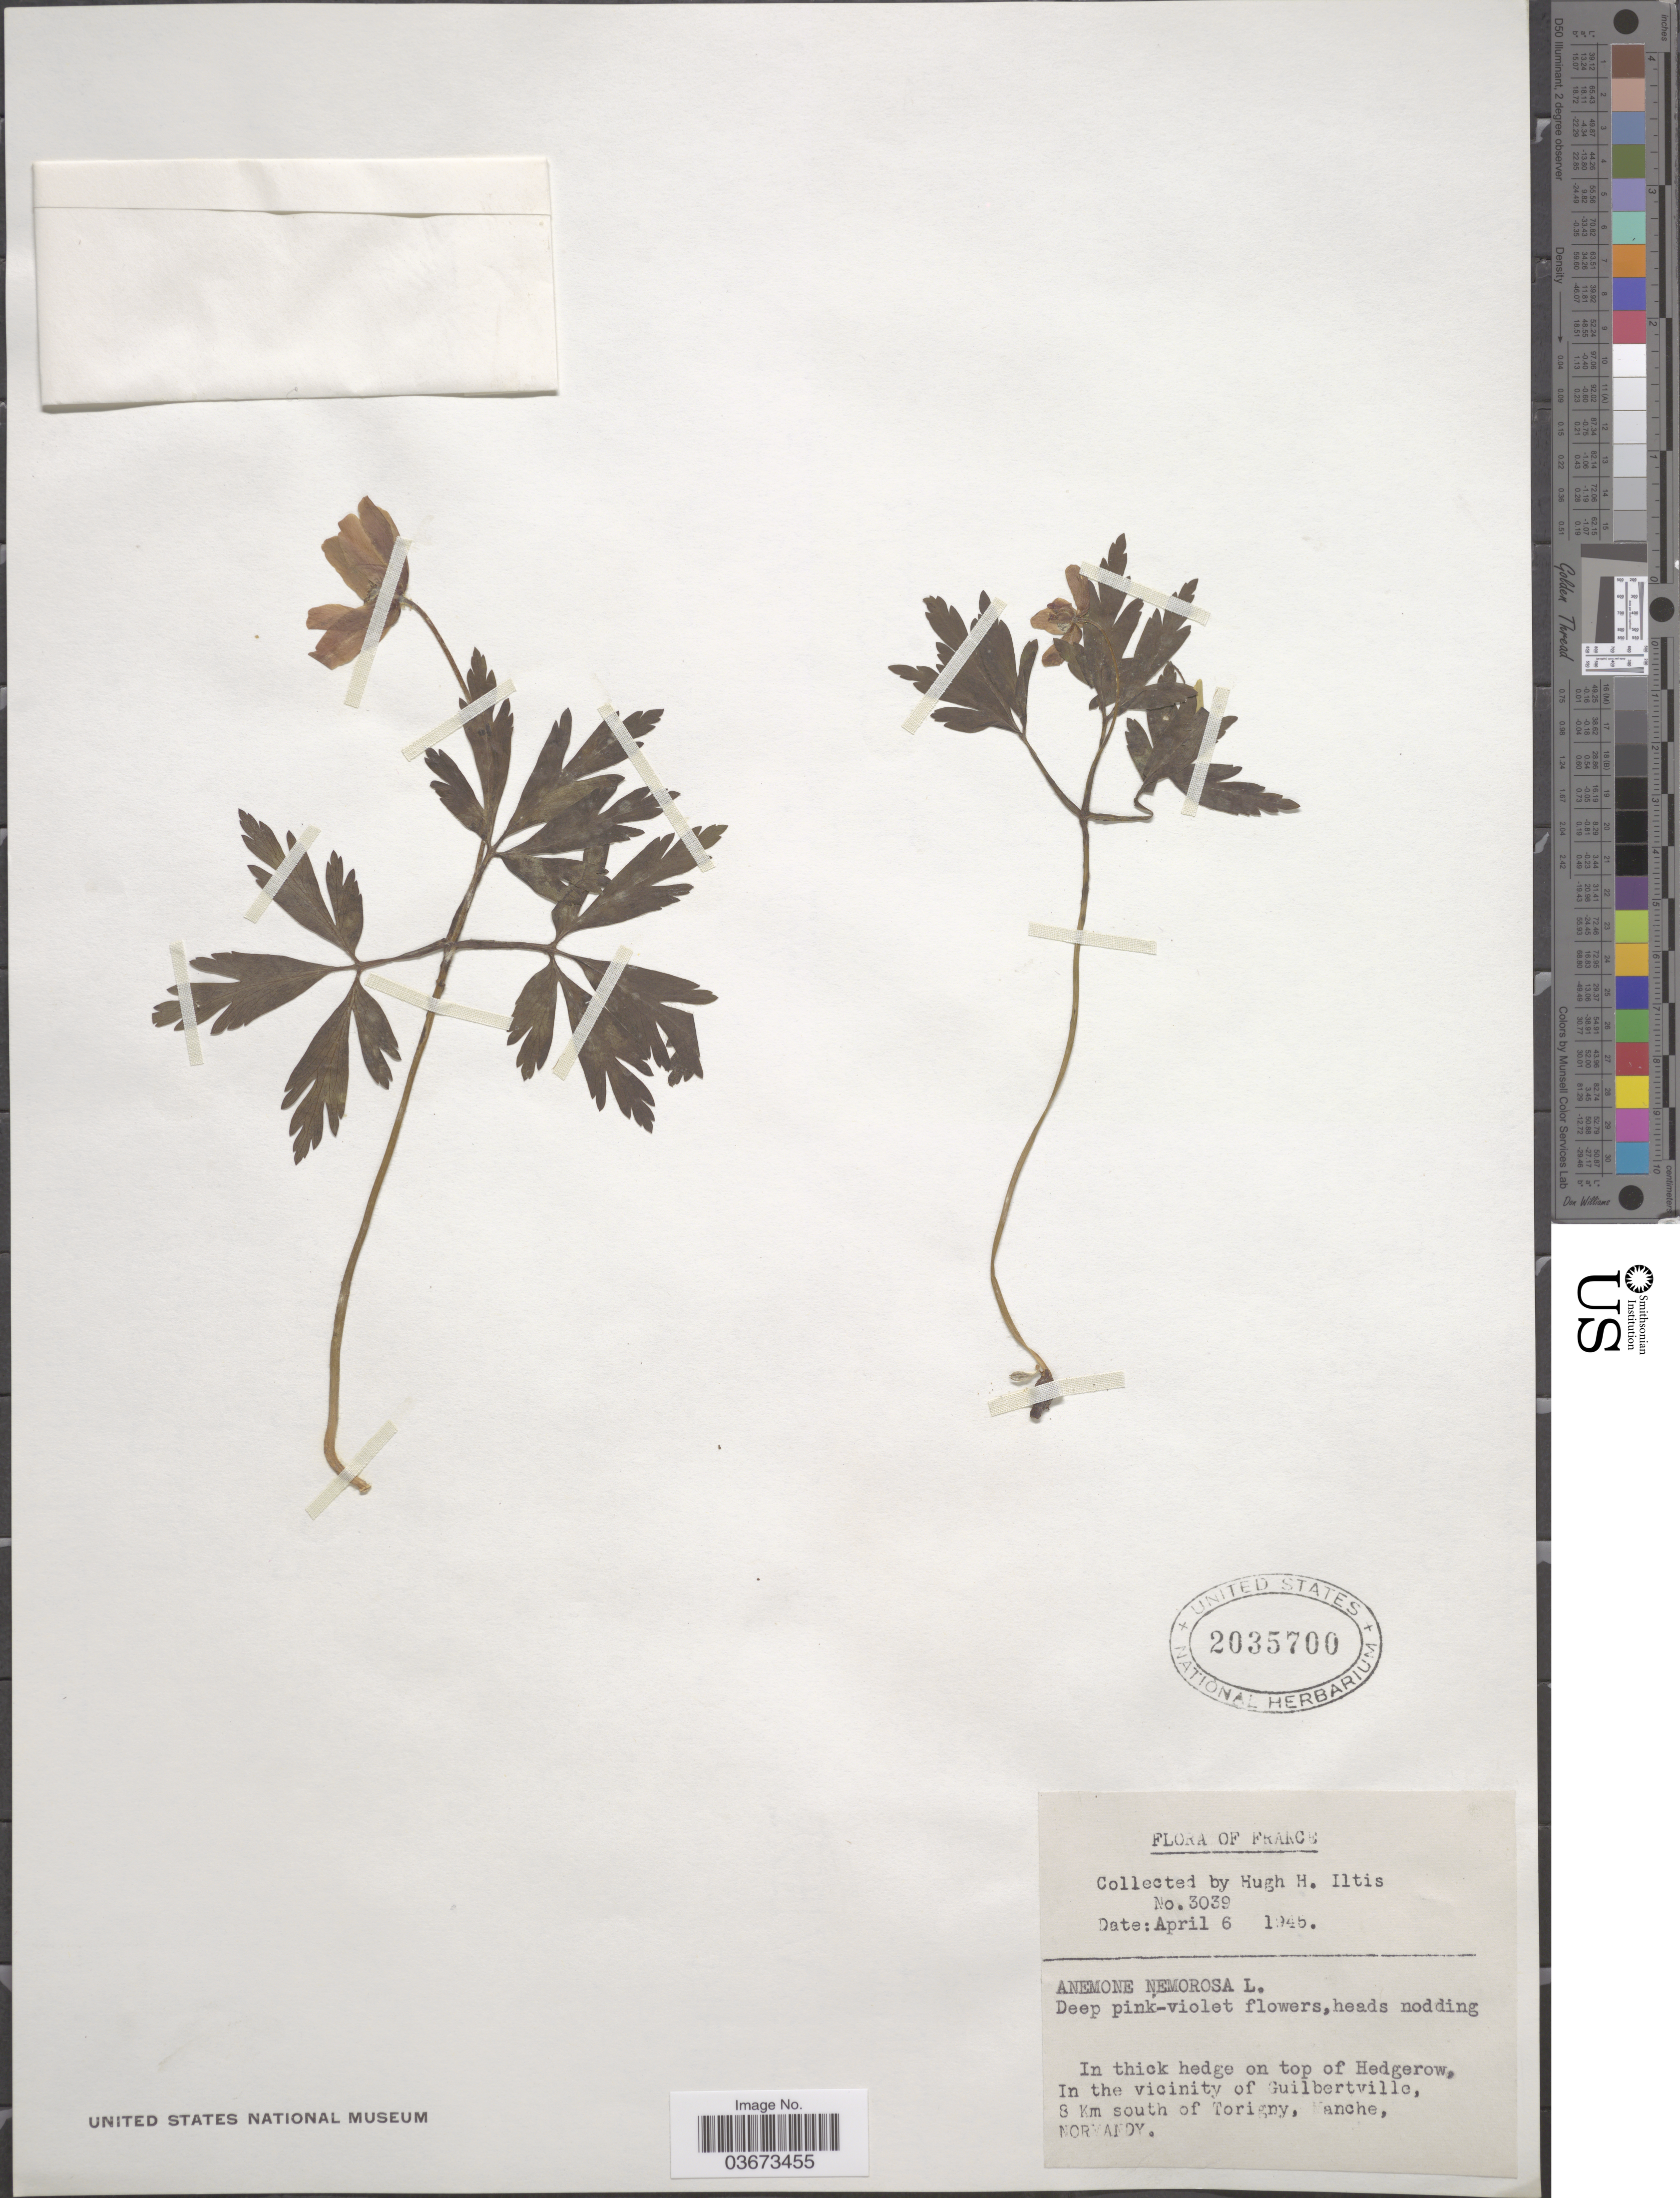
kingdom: Plantae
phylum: Tracheophyta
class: Magnoliopsida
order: Ranunculales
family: Ranunculaceae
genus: Anemone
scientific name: Anemone nemorosa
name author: L.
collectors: H. Iltis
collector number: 3039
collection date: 1945-04-06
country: France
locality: On top of Hedgerow. In the vicinity of Guilbertville, 8 Km south of Torigny, Manche, Normandy.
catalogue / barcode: US 2035700